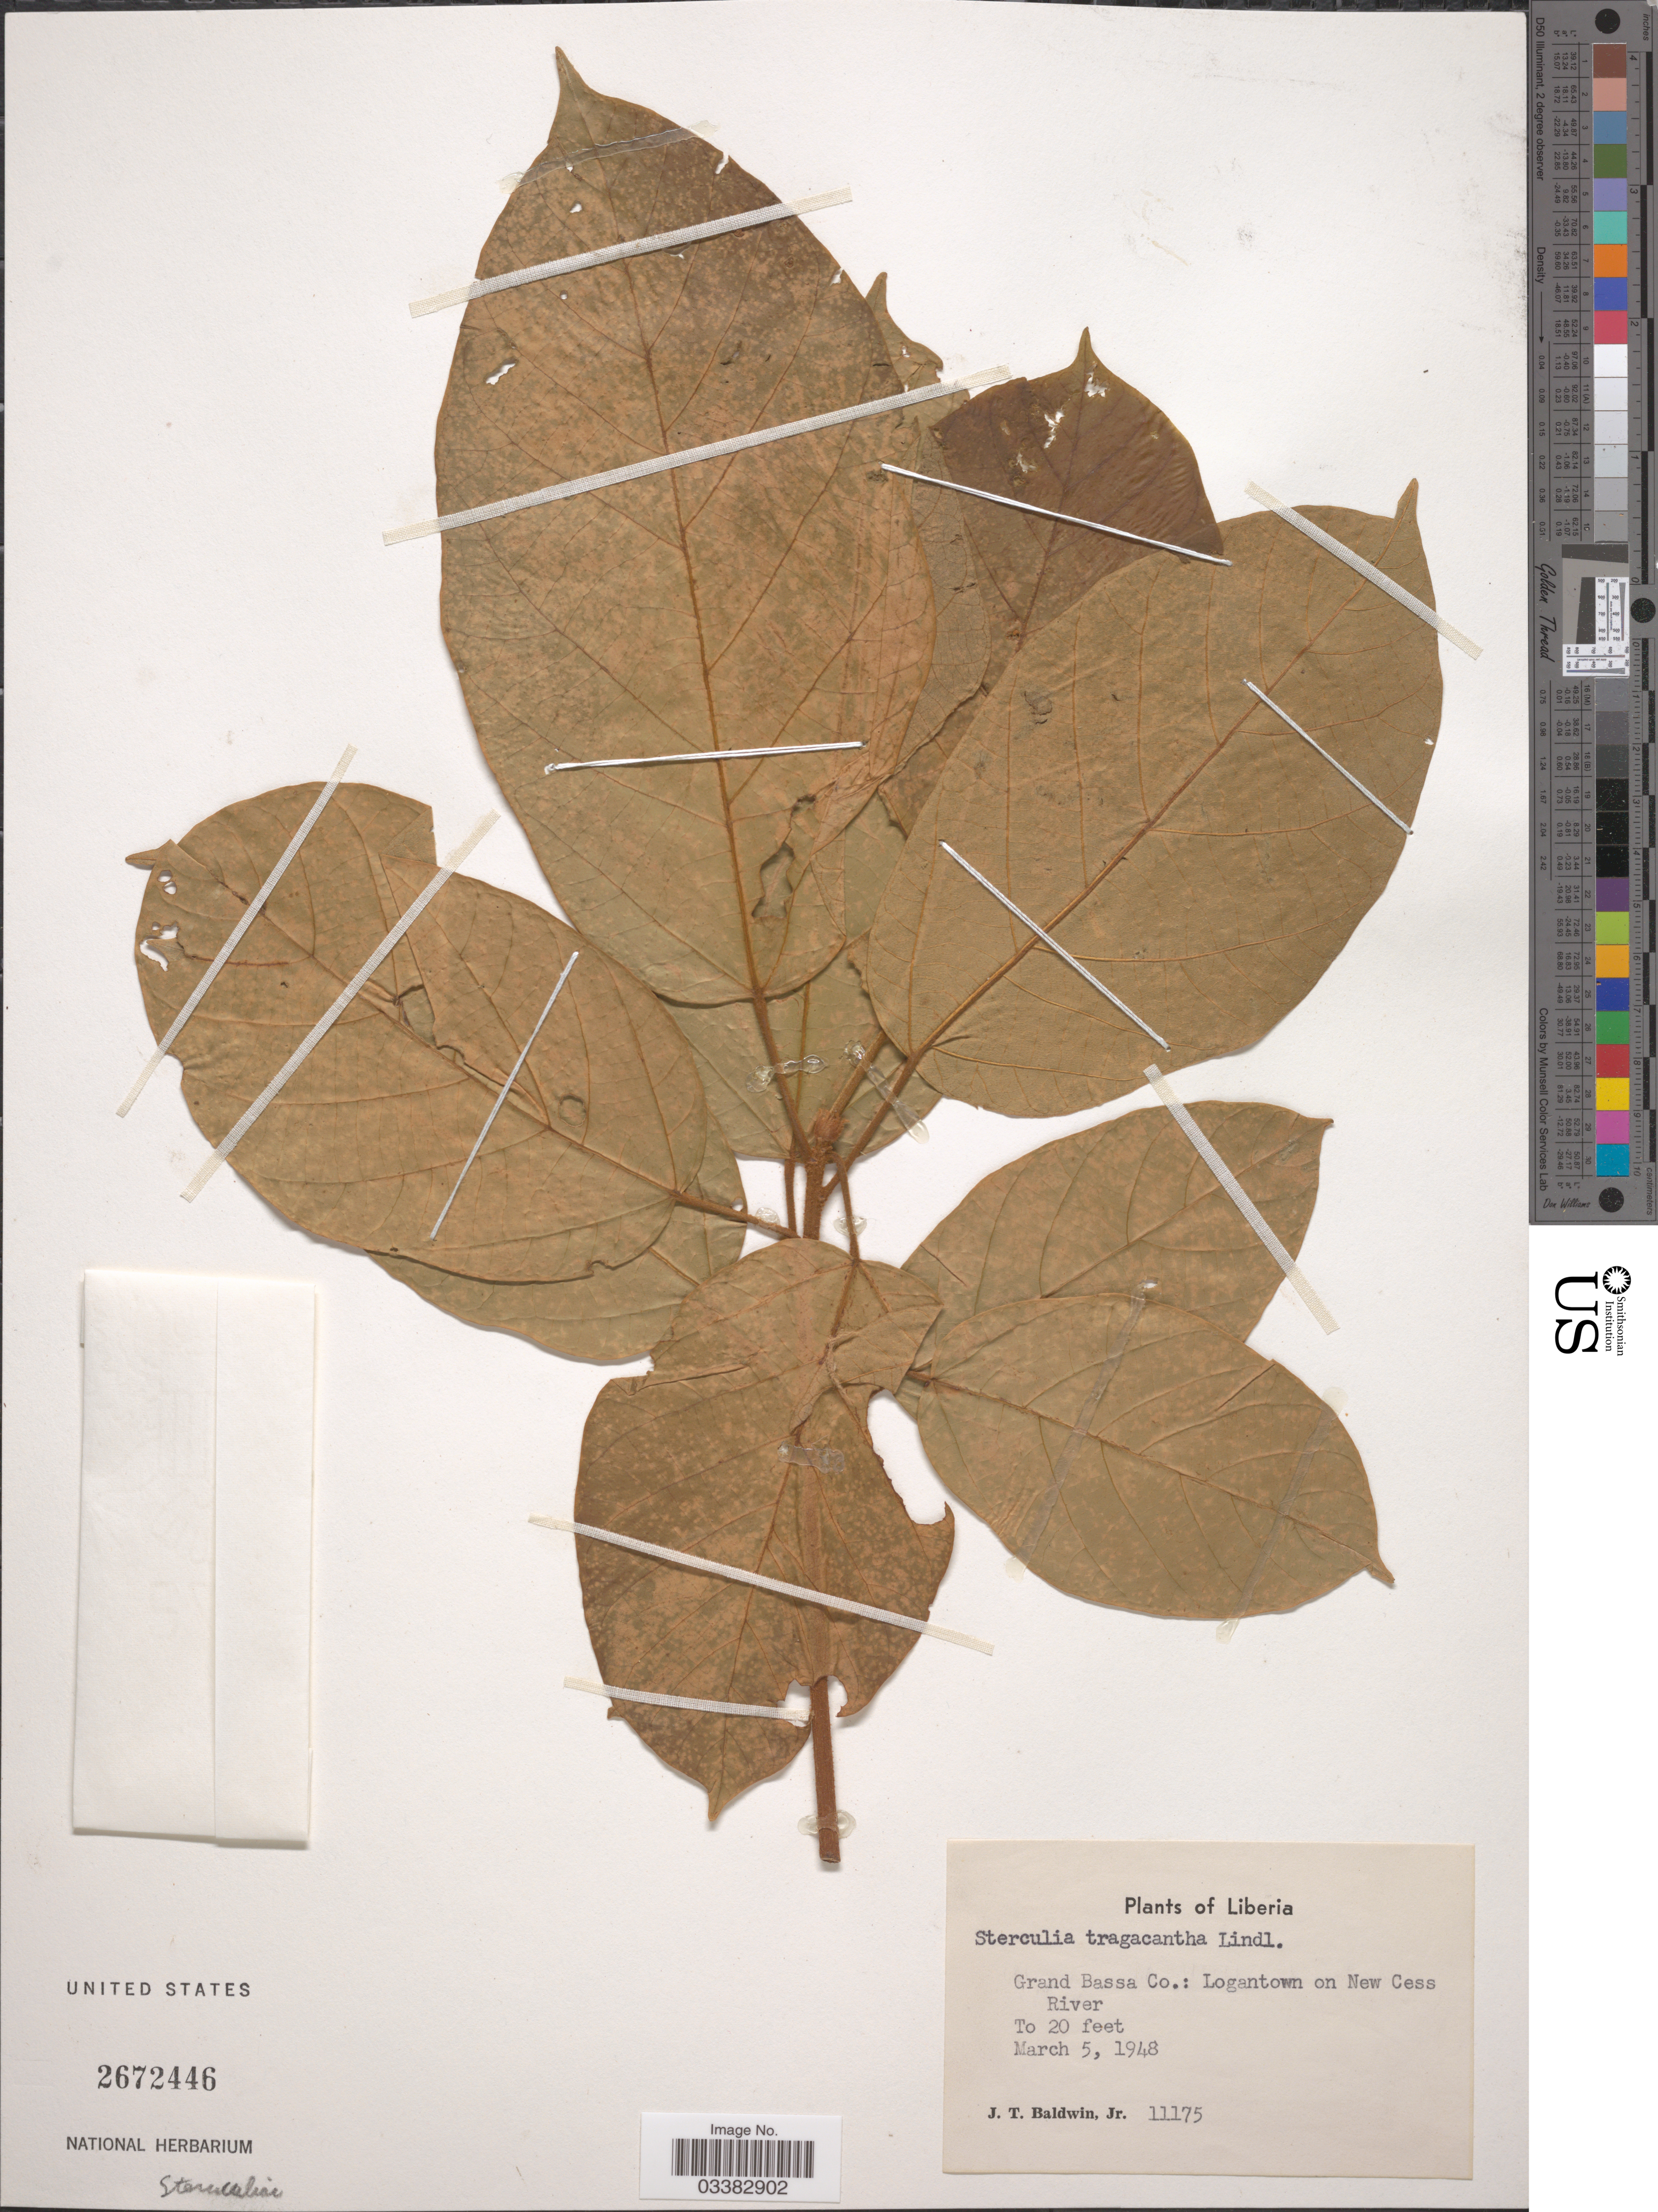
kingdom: Plantae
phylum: Tracheophyta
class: Magnoliopsida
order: Malvales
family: Malvaceae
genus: Sterculia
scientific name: Sterculia tragacantha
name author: Lindl.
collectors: J. T. Baldwin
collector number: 11175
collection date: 1948-03-05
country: Liberia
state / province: Grand Bassa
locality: Grand Bassa Co.: Logantown on New Cess River.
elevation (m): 6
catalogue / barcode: US 2672446